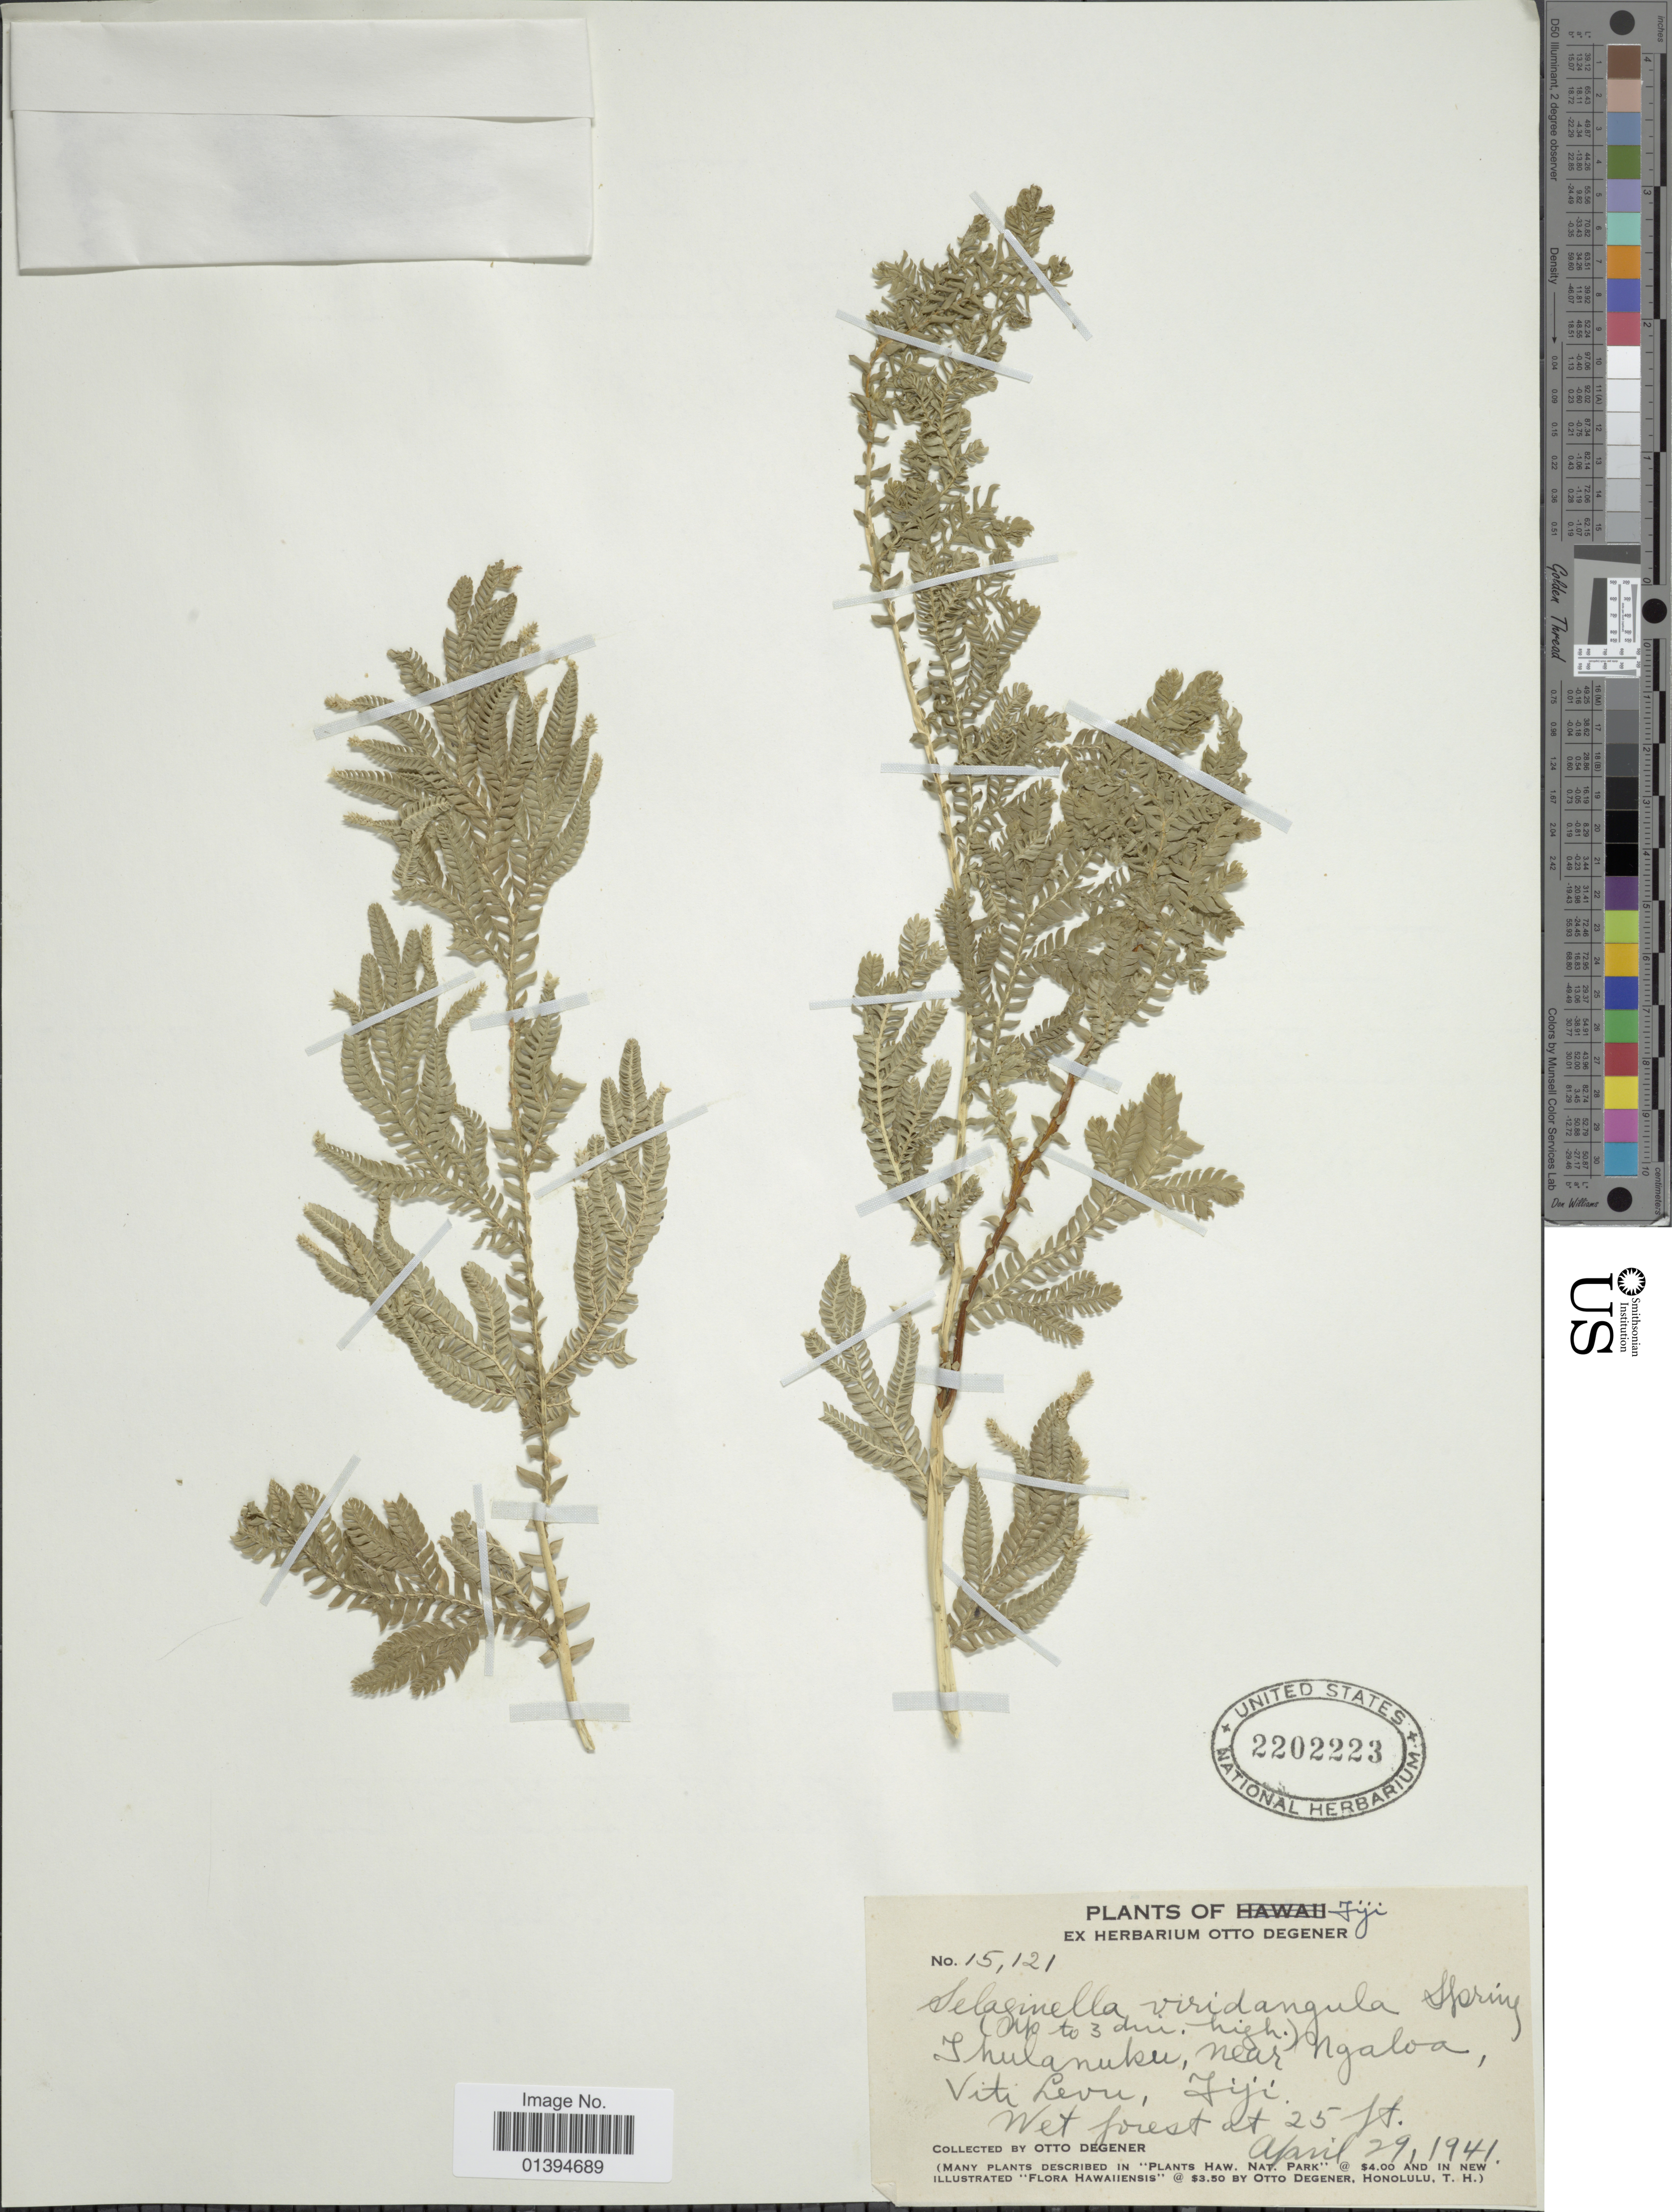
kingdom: Plantae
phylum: Tracheophyta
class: Lycopodiopsida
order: Selaginellales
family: Selaginellaceae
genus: Selaginella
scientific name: Selaginella viridangula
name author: Spring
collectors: O. Degener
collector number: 15121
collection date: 1941-04-29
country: Fiji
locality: Thukanuku, near Ngaloa, Viti Levu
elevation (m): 25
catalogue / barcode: US 2202223